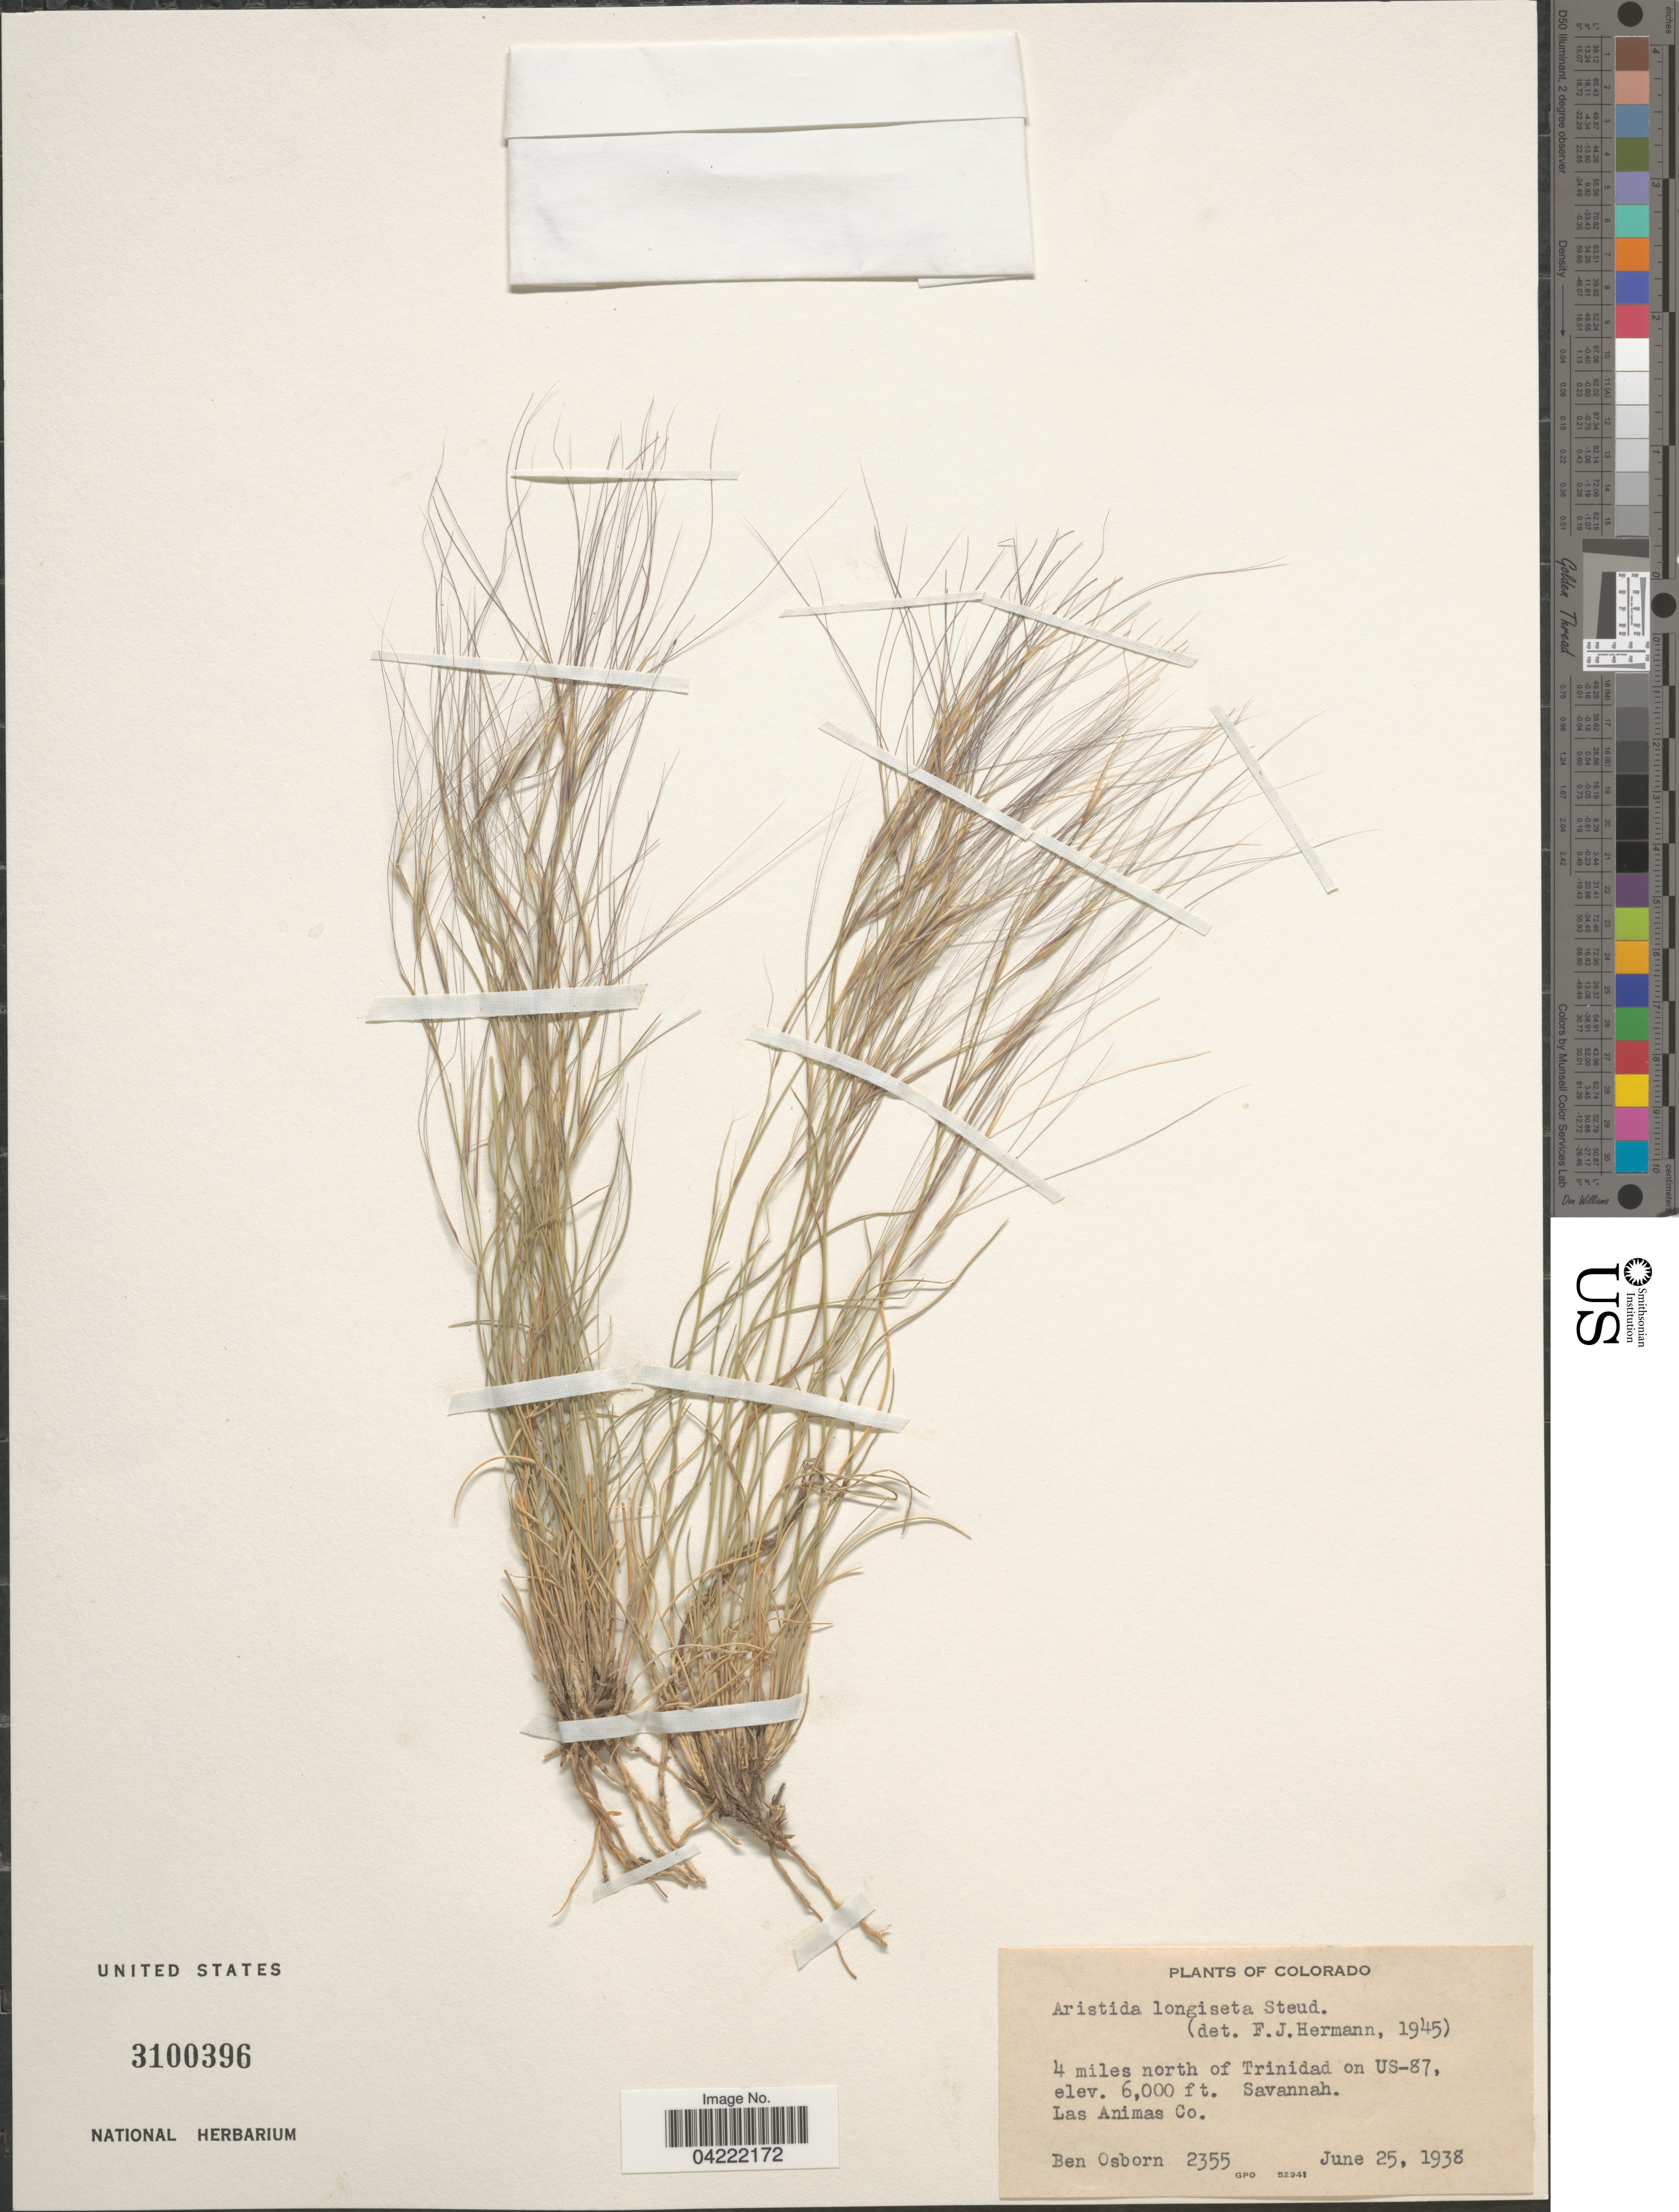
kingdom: Plantae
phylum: Tracheophyta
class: Liliopsida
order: Poales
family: Poaceae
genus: Aristida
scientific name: Aristida purpurea var. longiseta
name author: (Steud.) Vasey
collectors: B. Osborn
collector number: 2355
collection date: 1938-06-25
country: United States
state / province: Colorado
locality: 4 miles north of Trinidad on US-87. Savannah. Las Animas Co.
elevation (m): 1829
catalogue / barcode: US 3100396